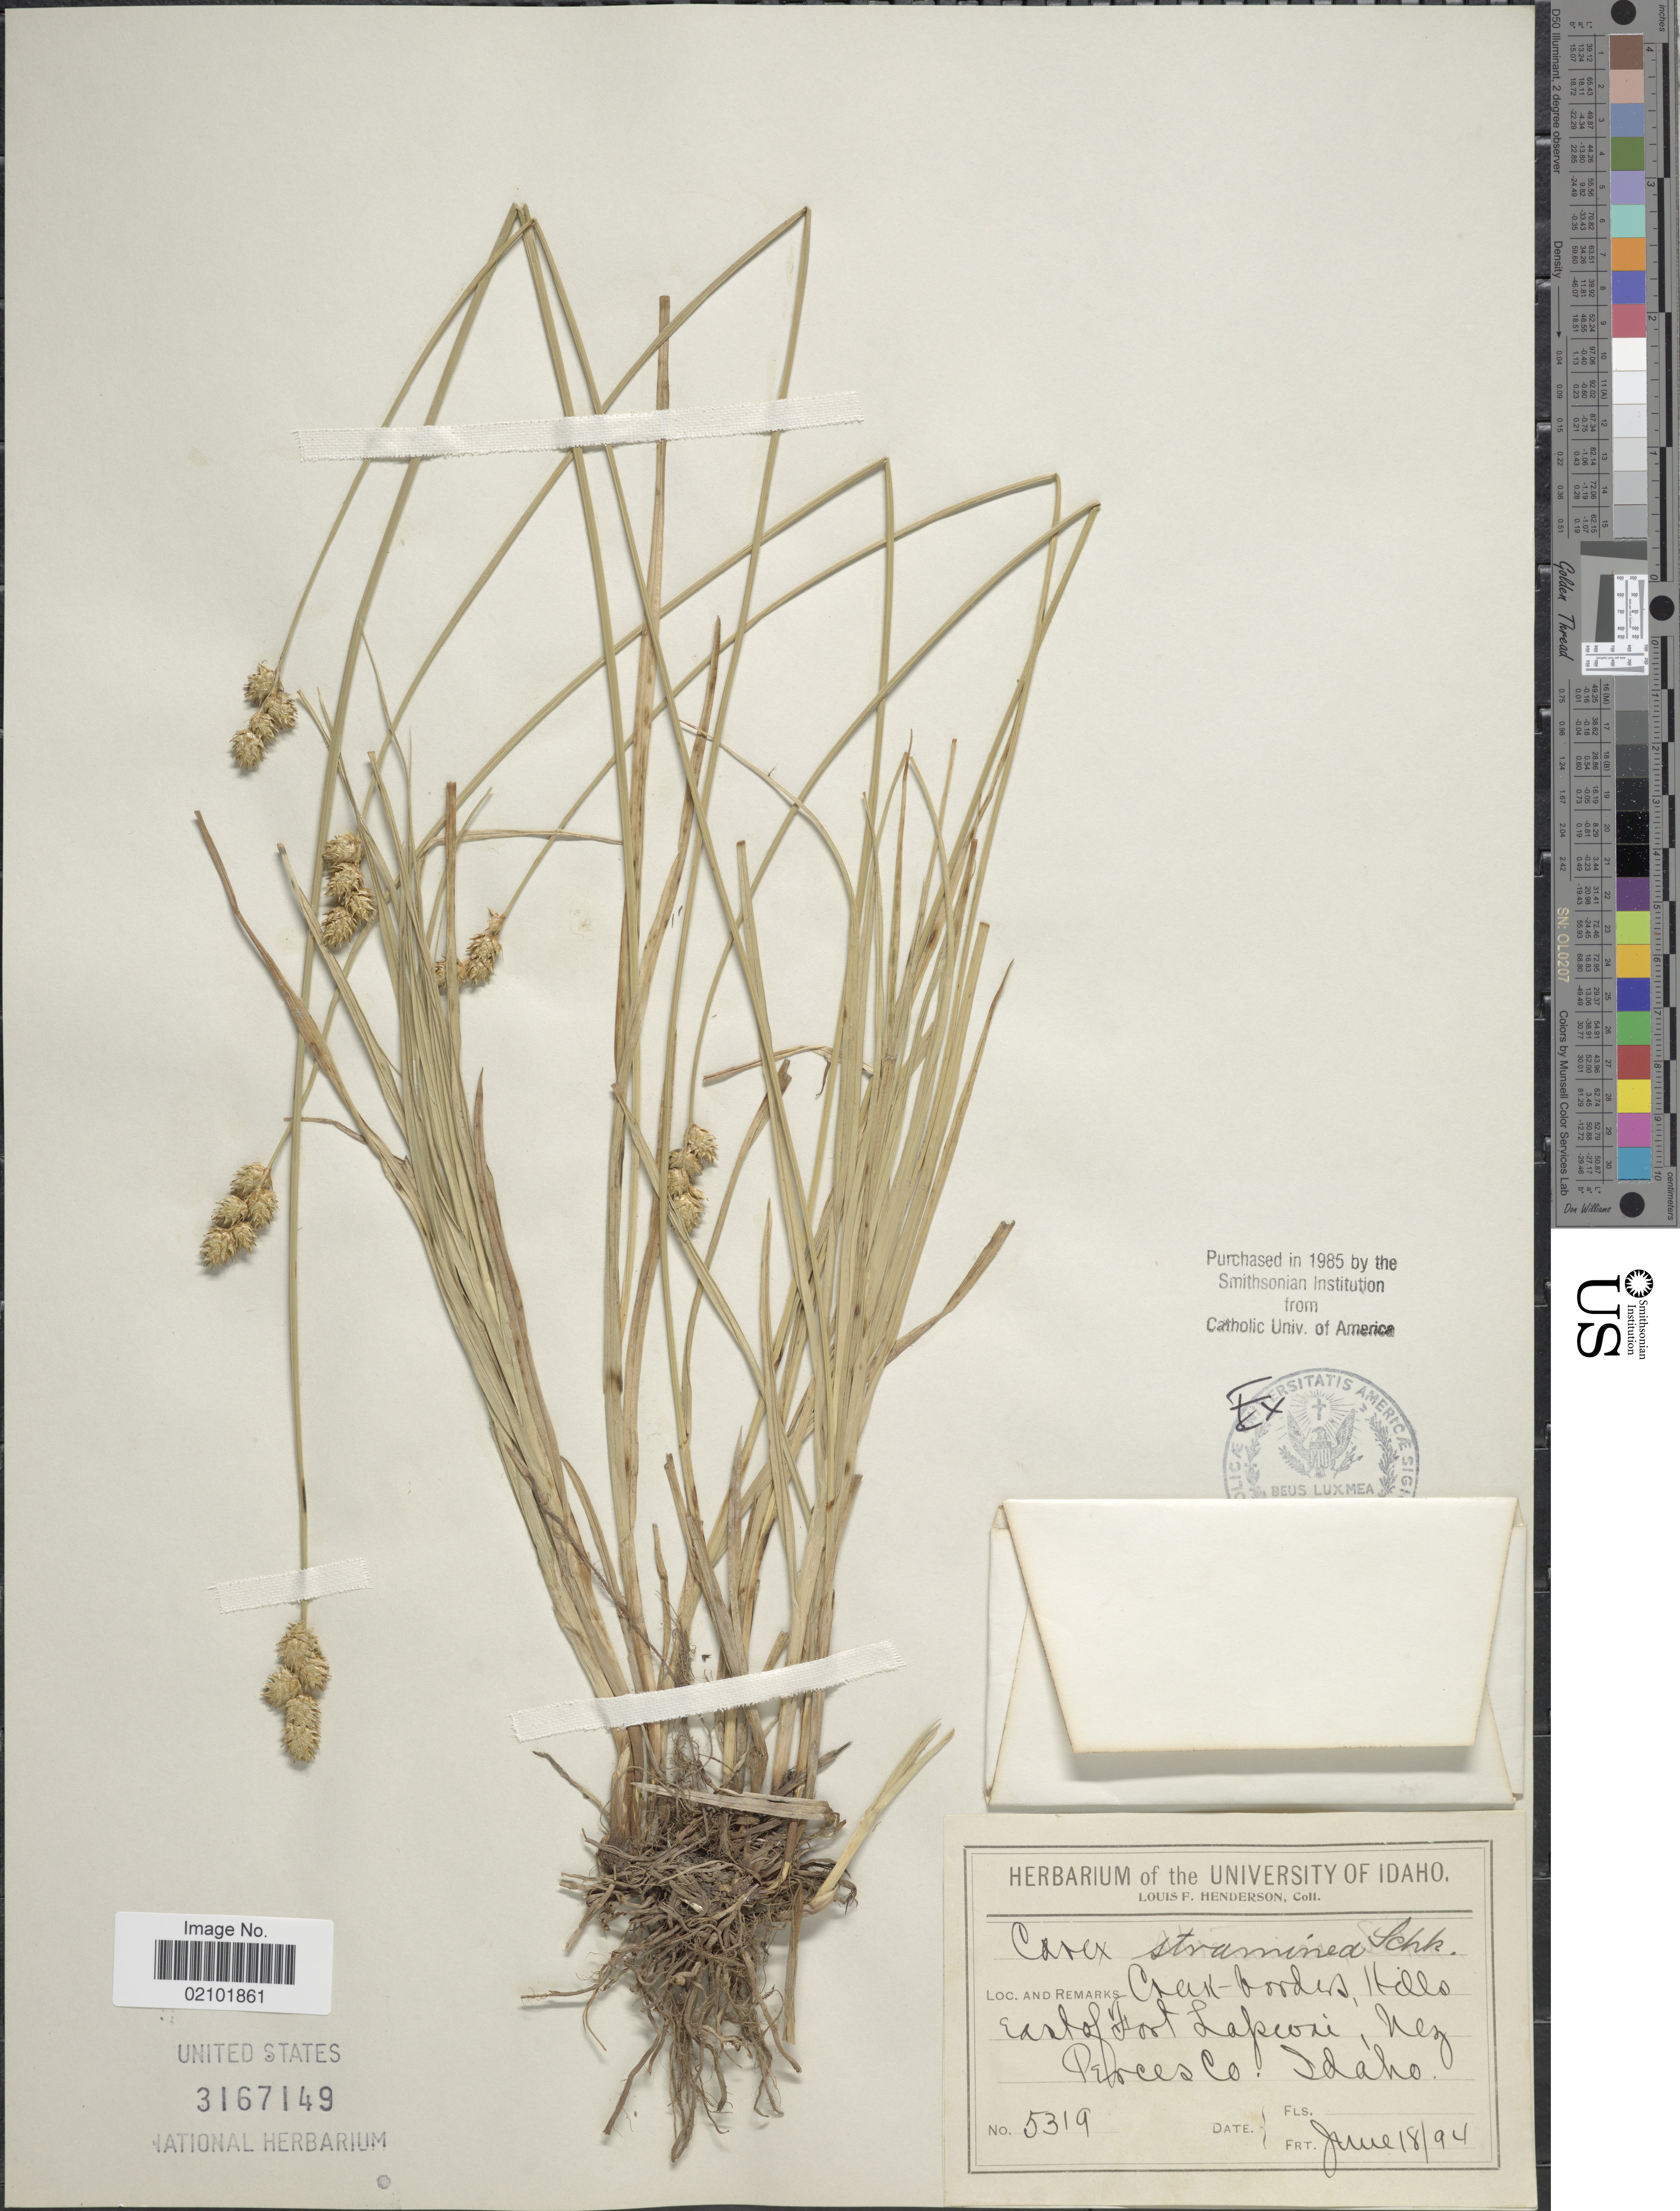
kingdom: Plantae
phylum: Tracheophyta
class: Liliopsida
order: Poales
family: Cyperaceae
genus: Carex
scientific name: Carex albolutescens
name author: Schwein.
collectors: L. Henderson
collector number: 5319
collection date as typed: Transcribed d/m/y: 18/6/94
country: United States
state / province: Idaho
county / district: Nez Perce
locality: East of Fort Lapwai, Nez Perces Co.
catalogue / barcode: US 3167149